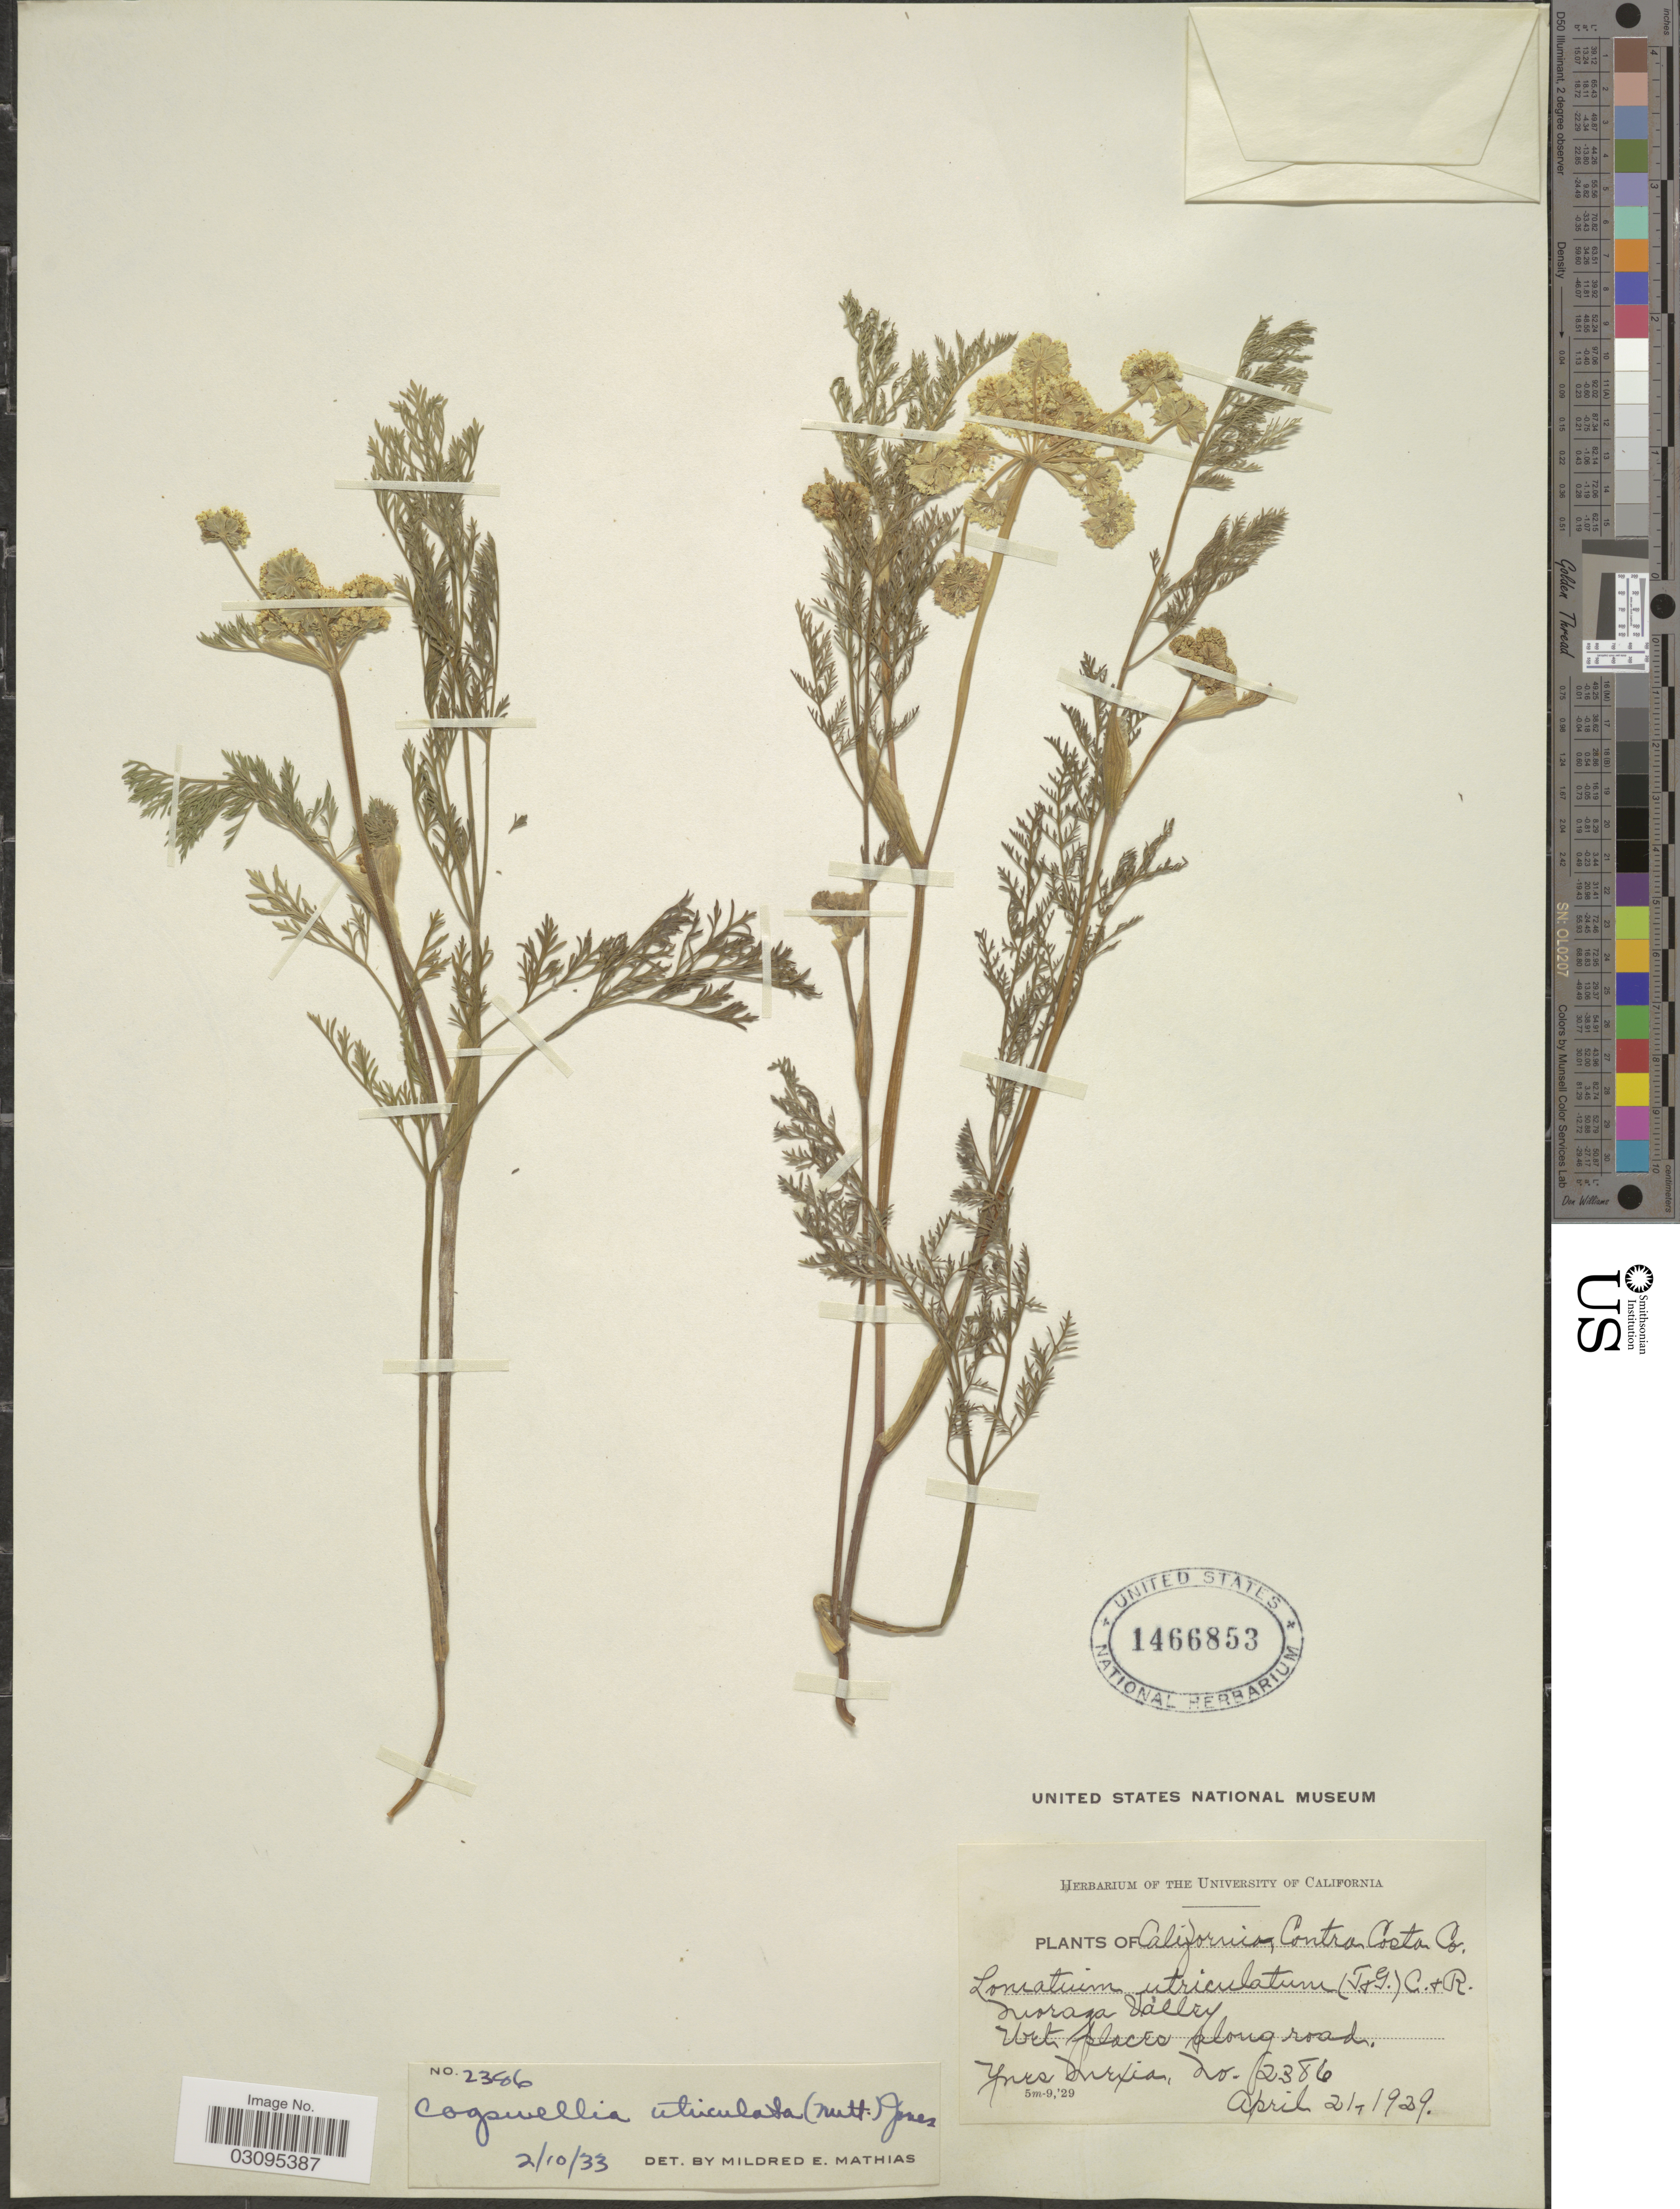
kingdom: Plantae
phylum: Tracheophyta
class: Magnoliopsida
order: Apiales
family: Apiaceae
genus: Lomatium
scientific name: Lomatium utriculatum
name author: (Nutt. ex Torr. & A. Gray) J.M. Coult. & Rose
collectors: Y. Mexia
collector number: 2386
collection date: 1929-04-24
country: United States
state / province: California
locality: Contra, Costa Co., Sonoran Valley, wet places along road.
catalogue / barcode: US 1466853